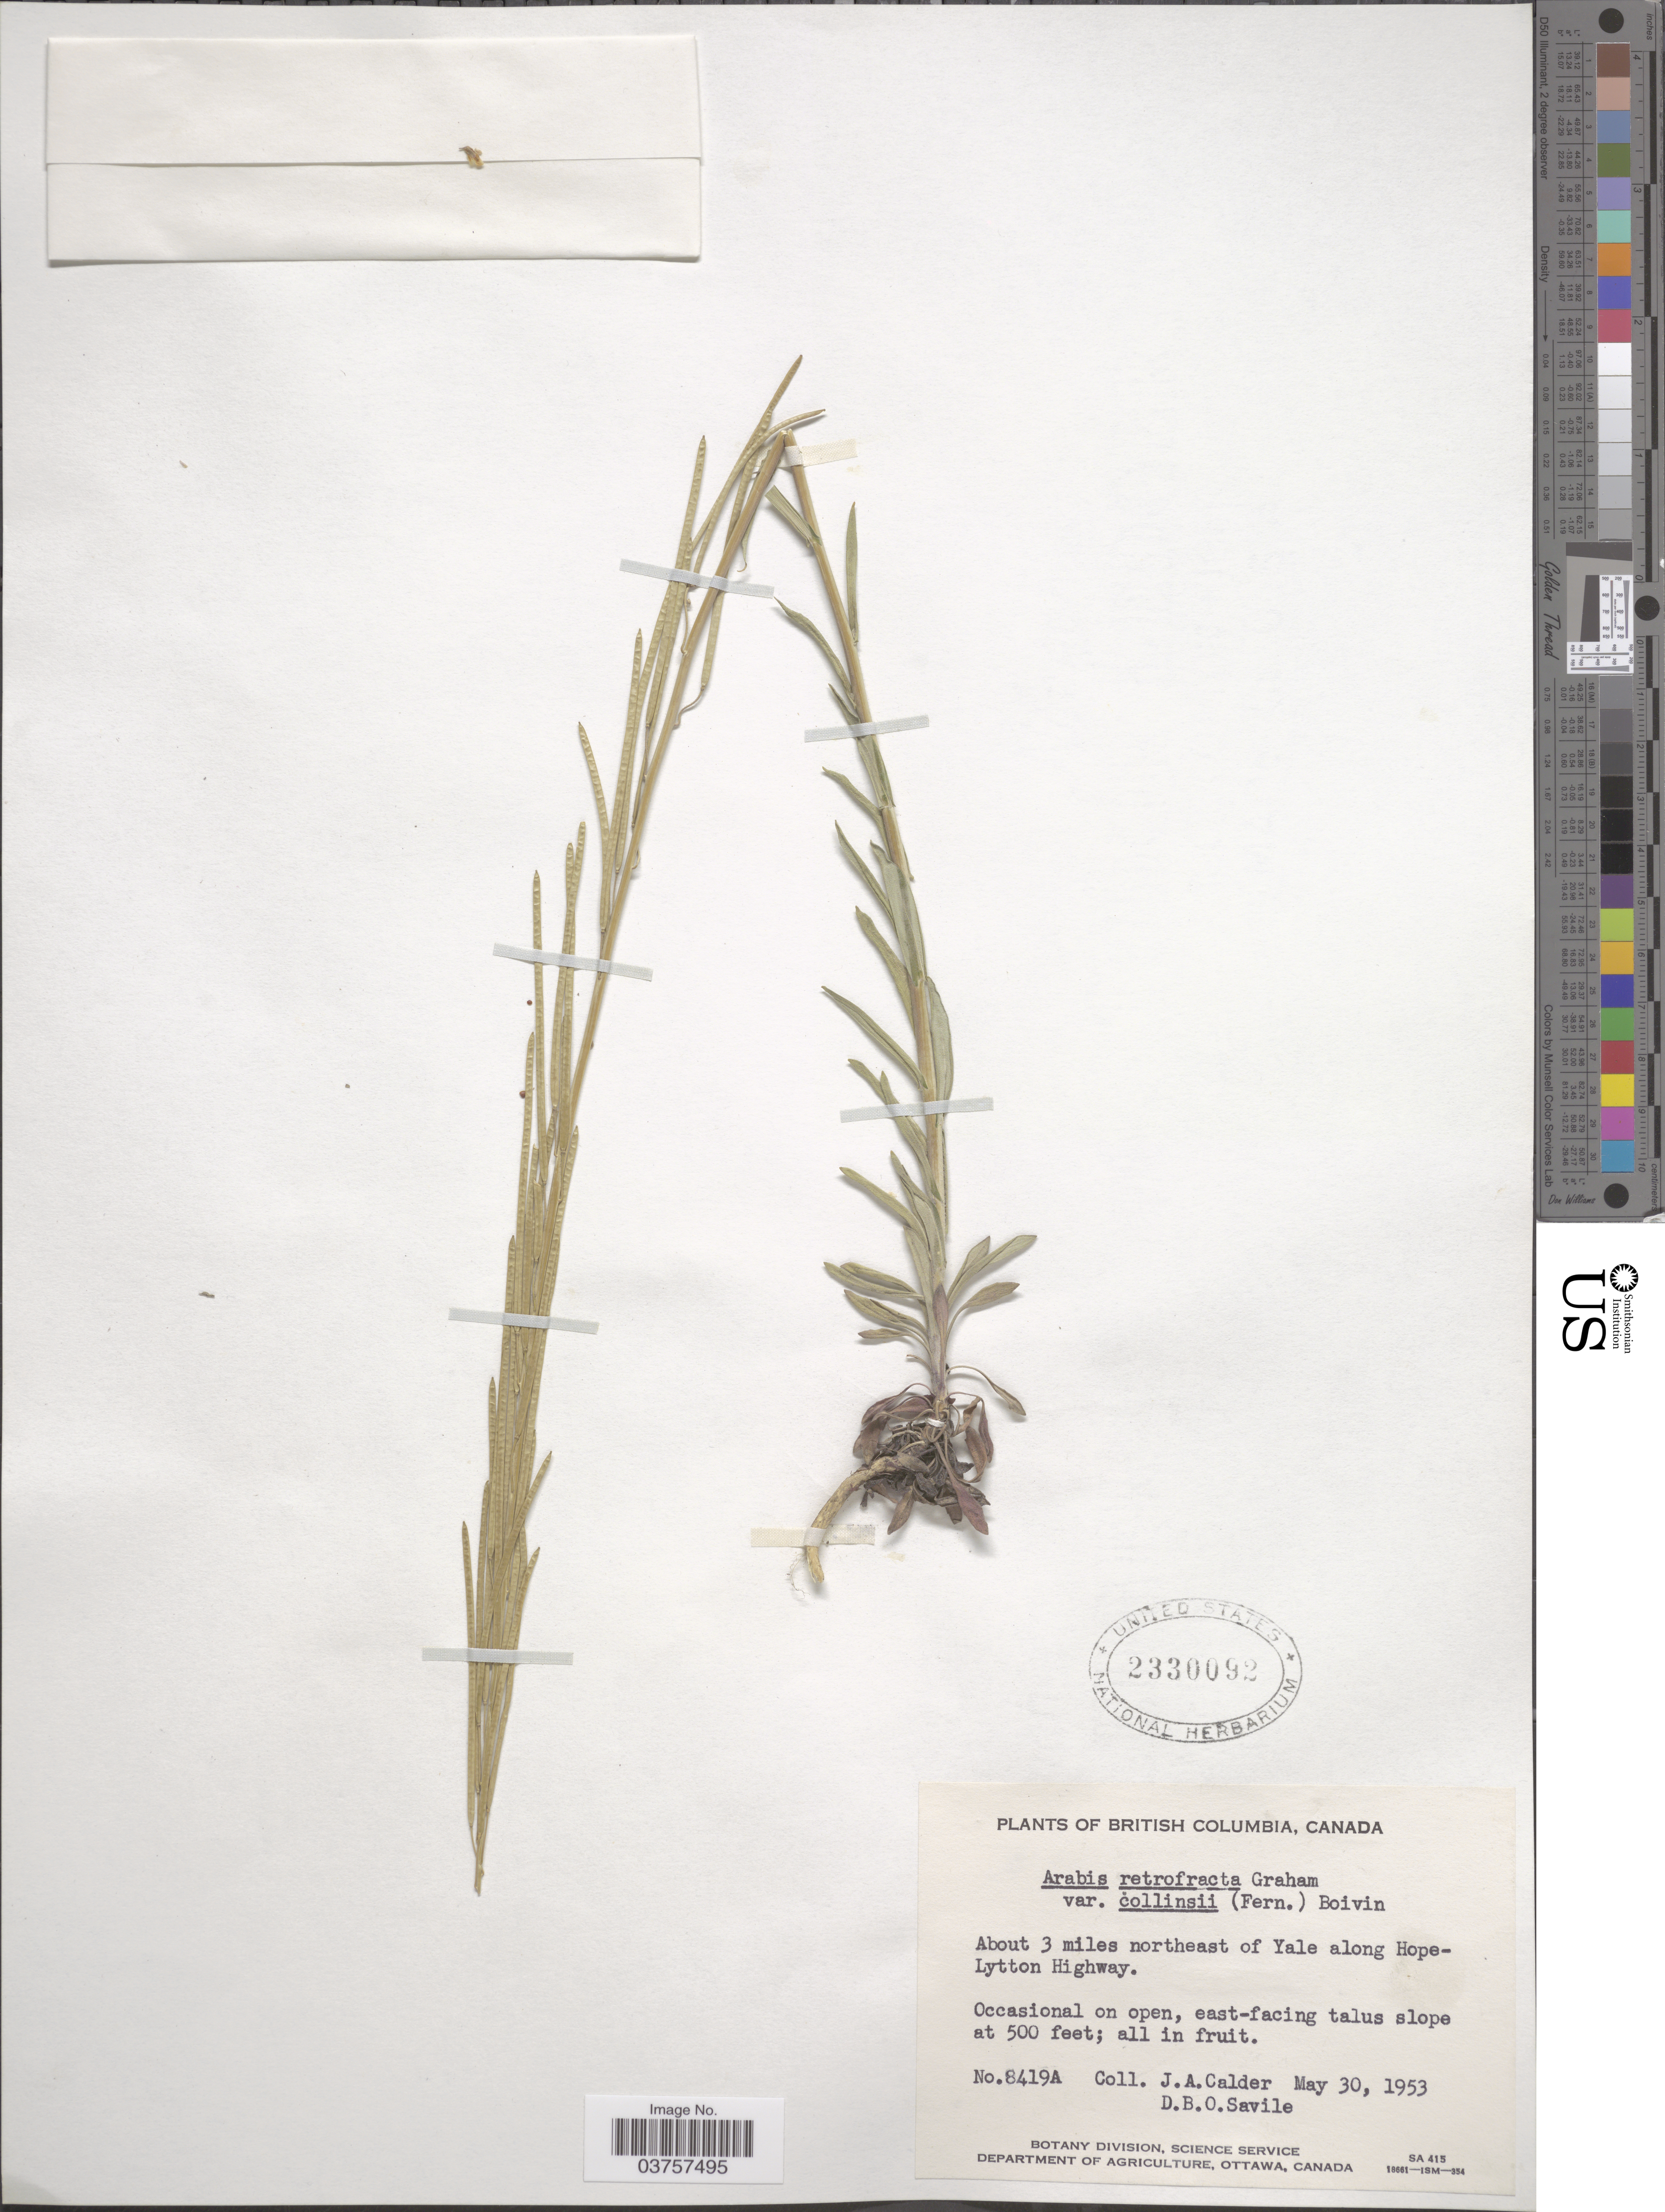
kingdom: Plantae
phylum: Tracheophyta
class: Magnoliopsida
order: Brassicales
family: Brassicaceae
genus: Arabis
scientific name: Arabis holboellii var. retrofracta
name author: Rydb.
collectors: J. A. Calder & D. Savile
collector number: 8419A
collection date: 1953-05-30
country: Canada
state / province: British Columbia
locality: About 3 miles northeast of Yale along Hope-Lytton Highway.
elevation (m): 152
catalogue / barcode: US 2330092